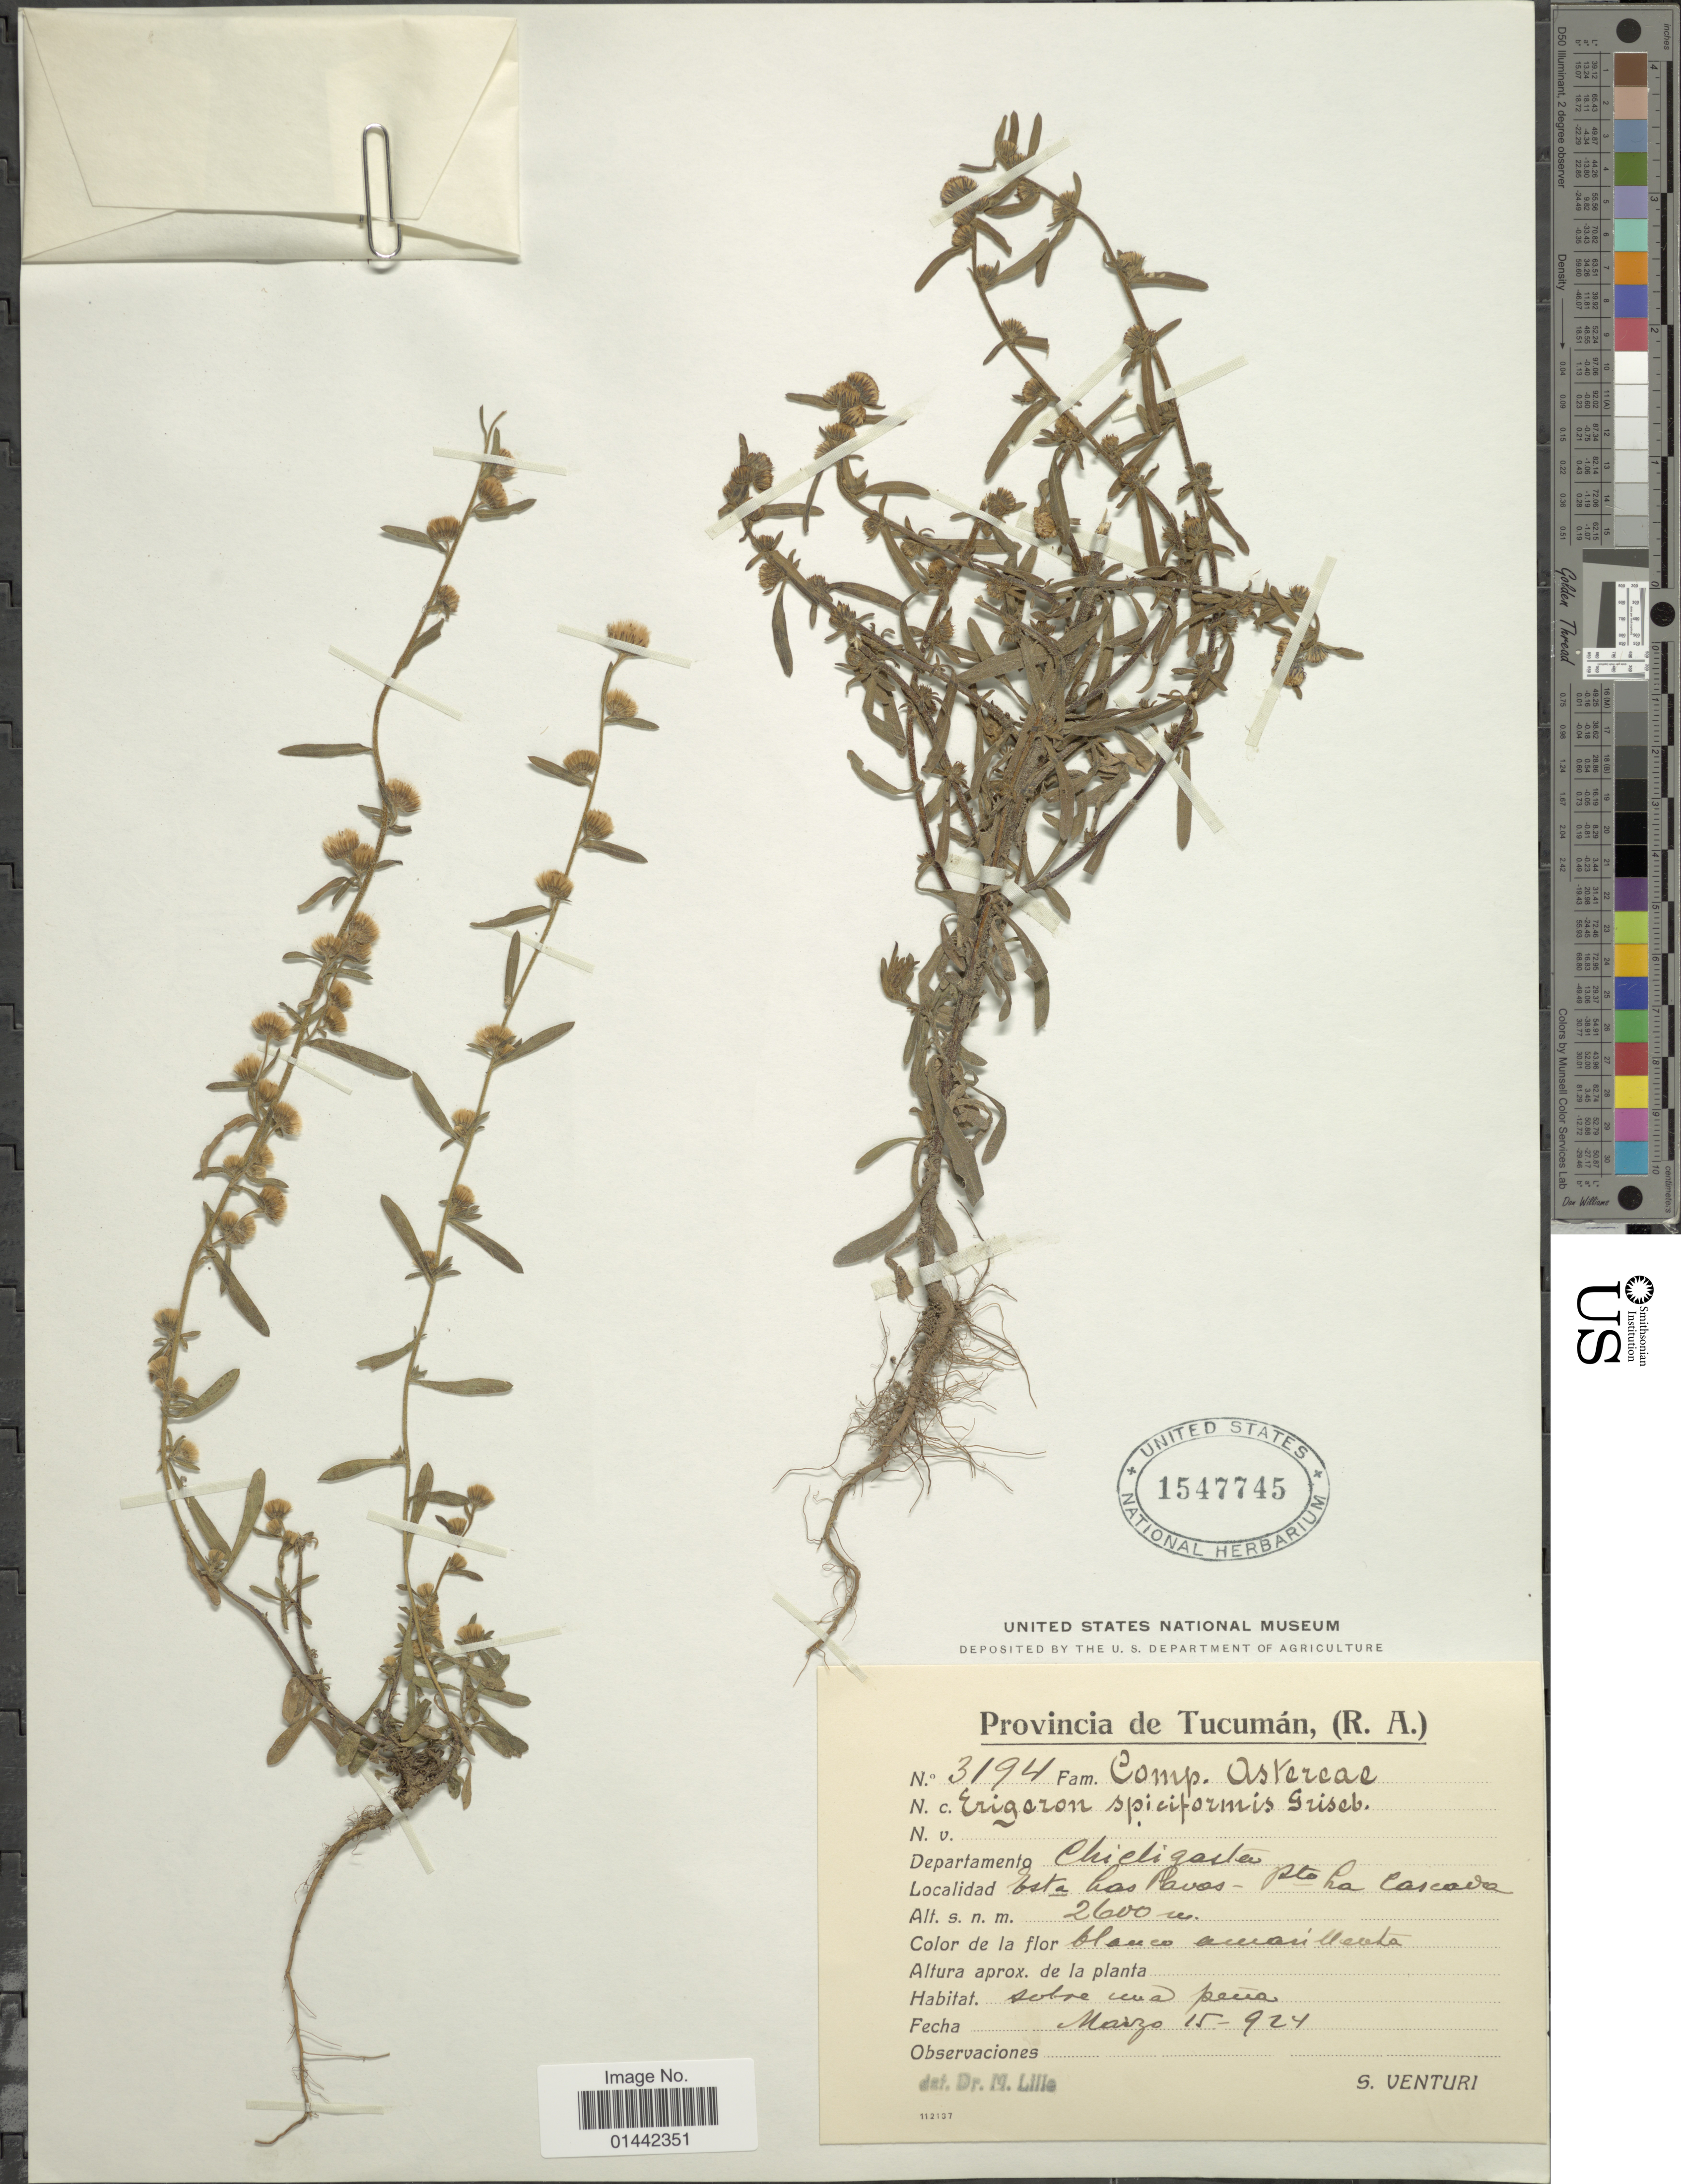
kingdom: Plantae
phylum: Tracheophyta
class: Magnoliopsida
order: Asterales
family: Asteraceae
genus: Erigeron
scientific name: Erigeron spiciformis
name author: Griseb.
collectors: S. Venturi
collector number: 3194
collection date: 1924-03-15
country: Argentina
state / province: Tucuman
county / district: Chicligasta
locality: Esta Las Pavos- Pto La Cascada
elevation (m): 2600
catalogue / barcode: US 1547745